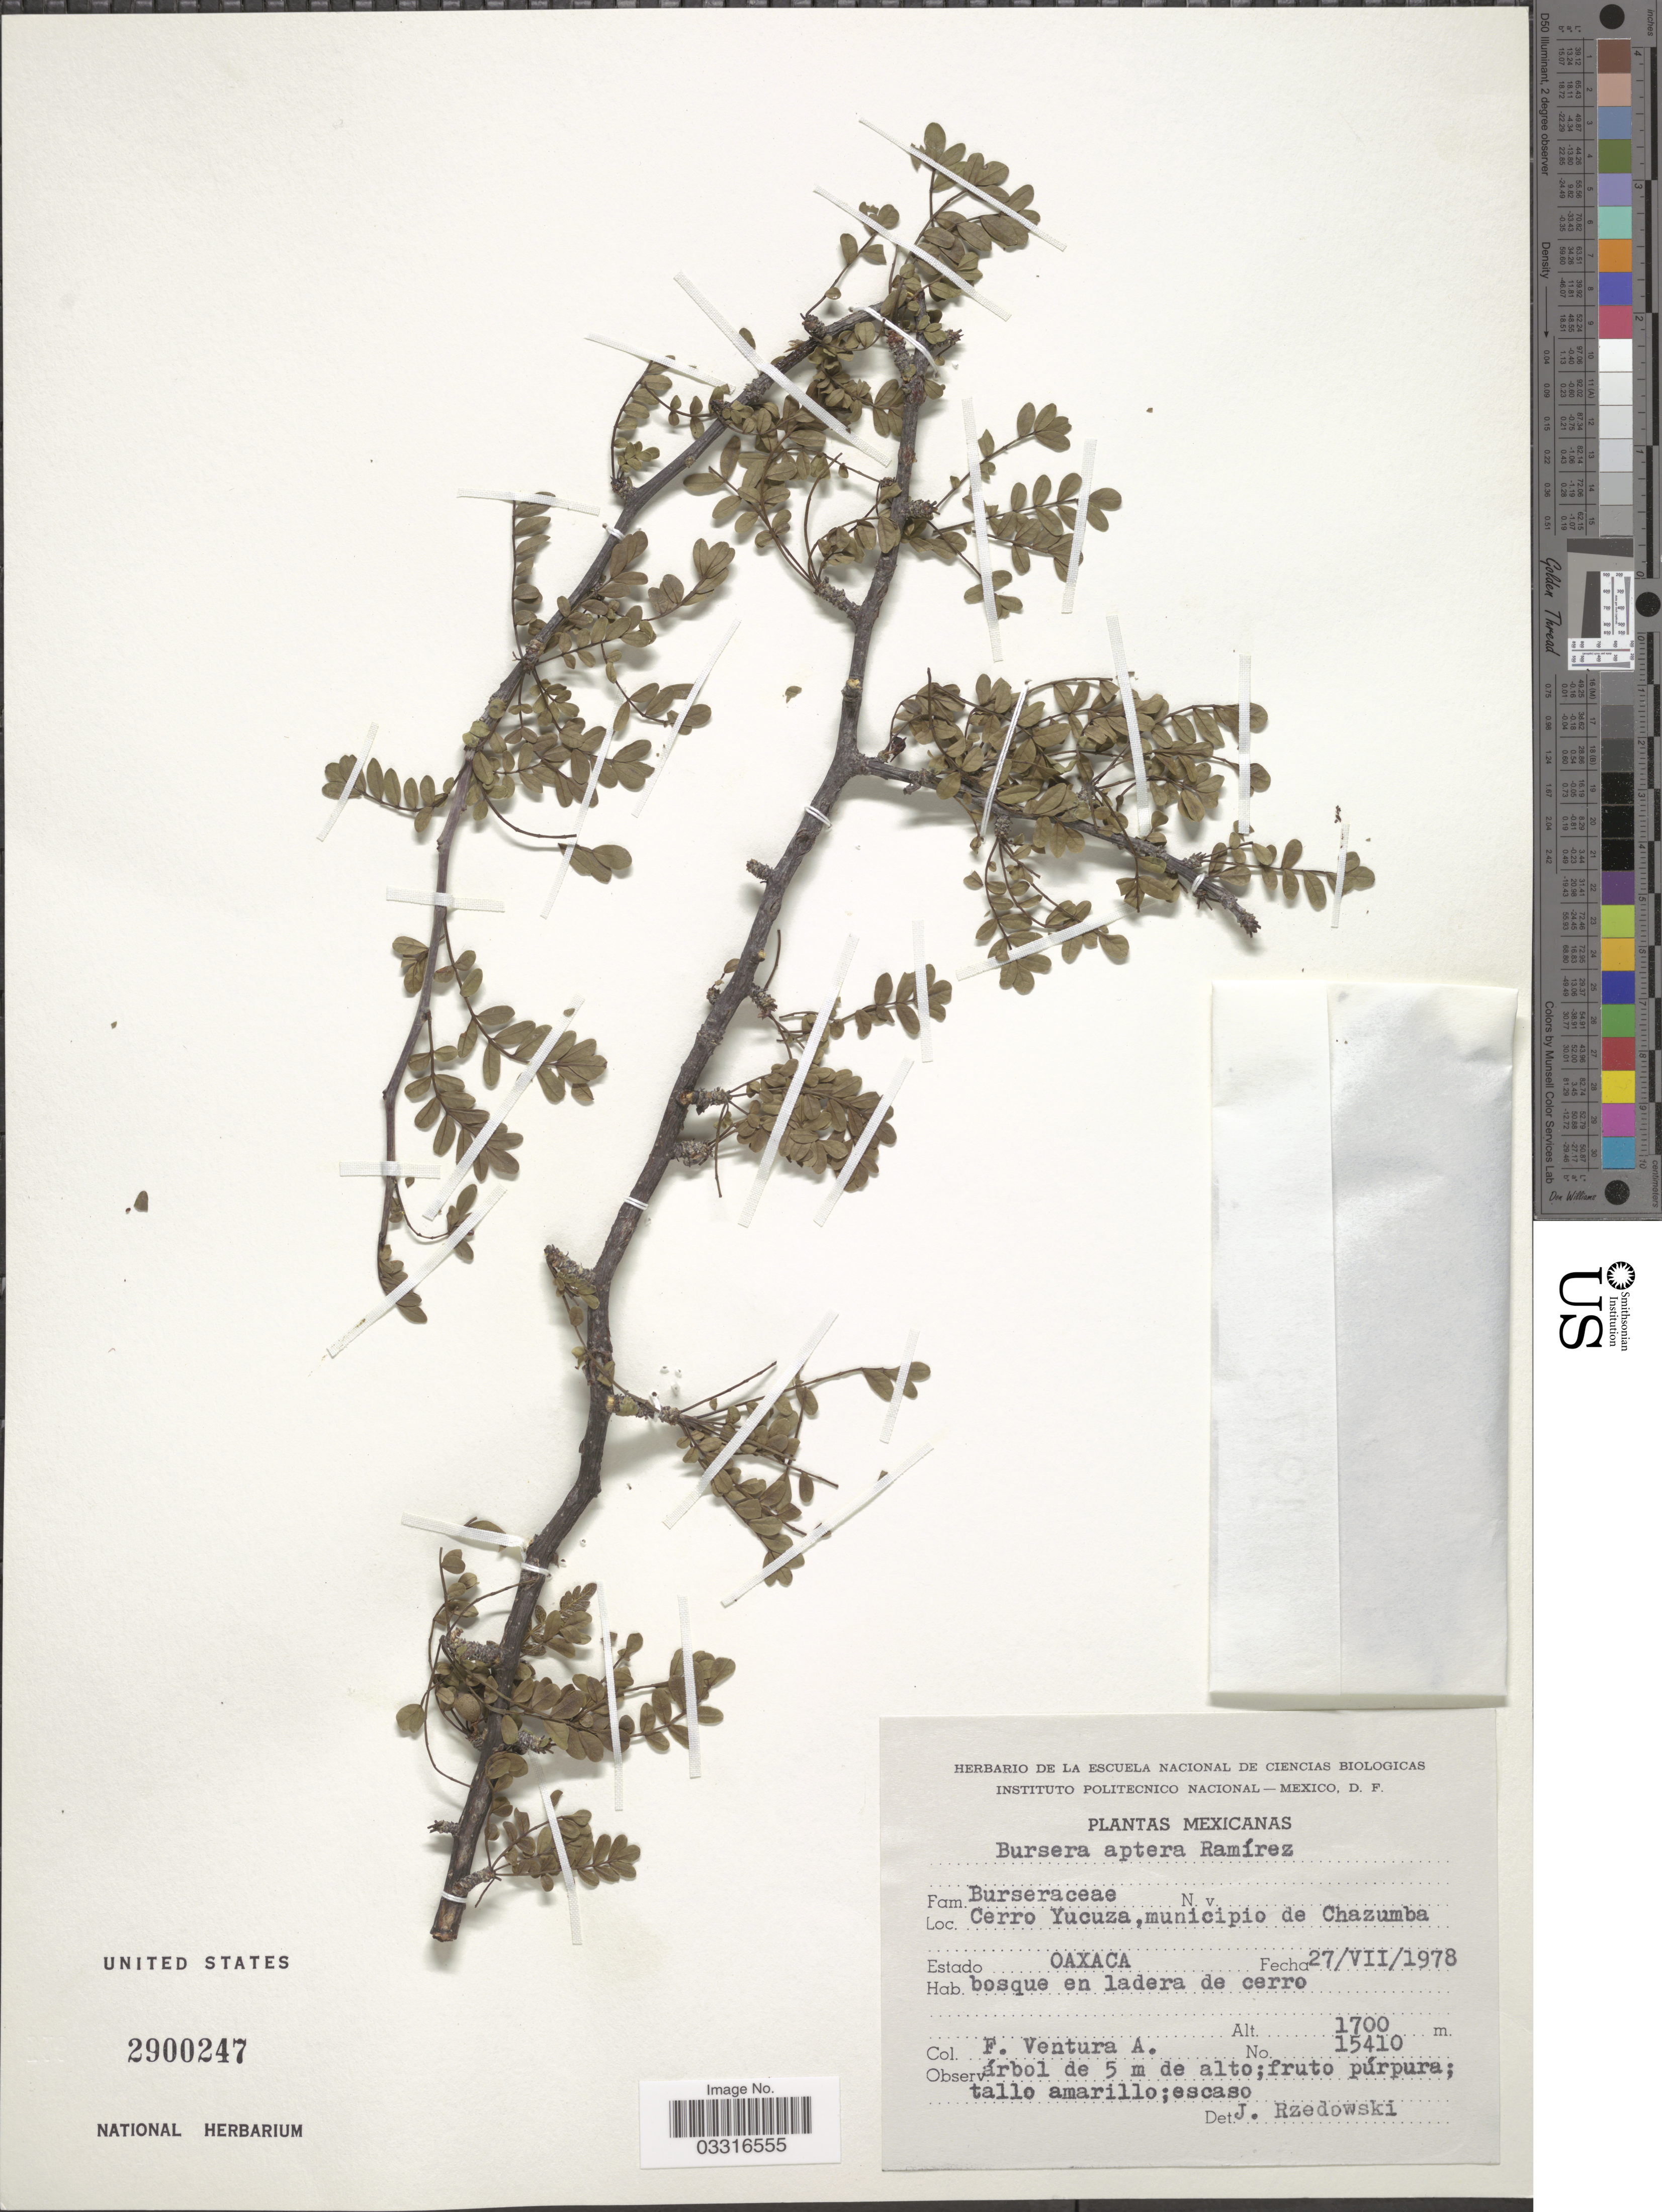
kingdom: Plantae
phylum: Tracheophyta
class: Magnoliopsida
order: Sapindales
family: Burseraceae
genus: Bursera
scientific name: Bursera aptera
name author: Ramírez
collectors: F. Ventura A.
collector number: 15410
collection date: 1978-07-27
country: Mexico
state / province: Oaxaca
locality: Cerro Yucuza, municipio de Chazumba.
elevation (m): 1700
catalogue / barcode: US 2900247